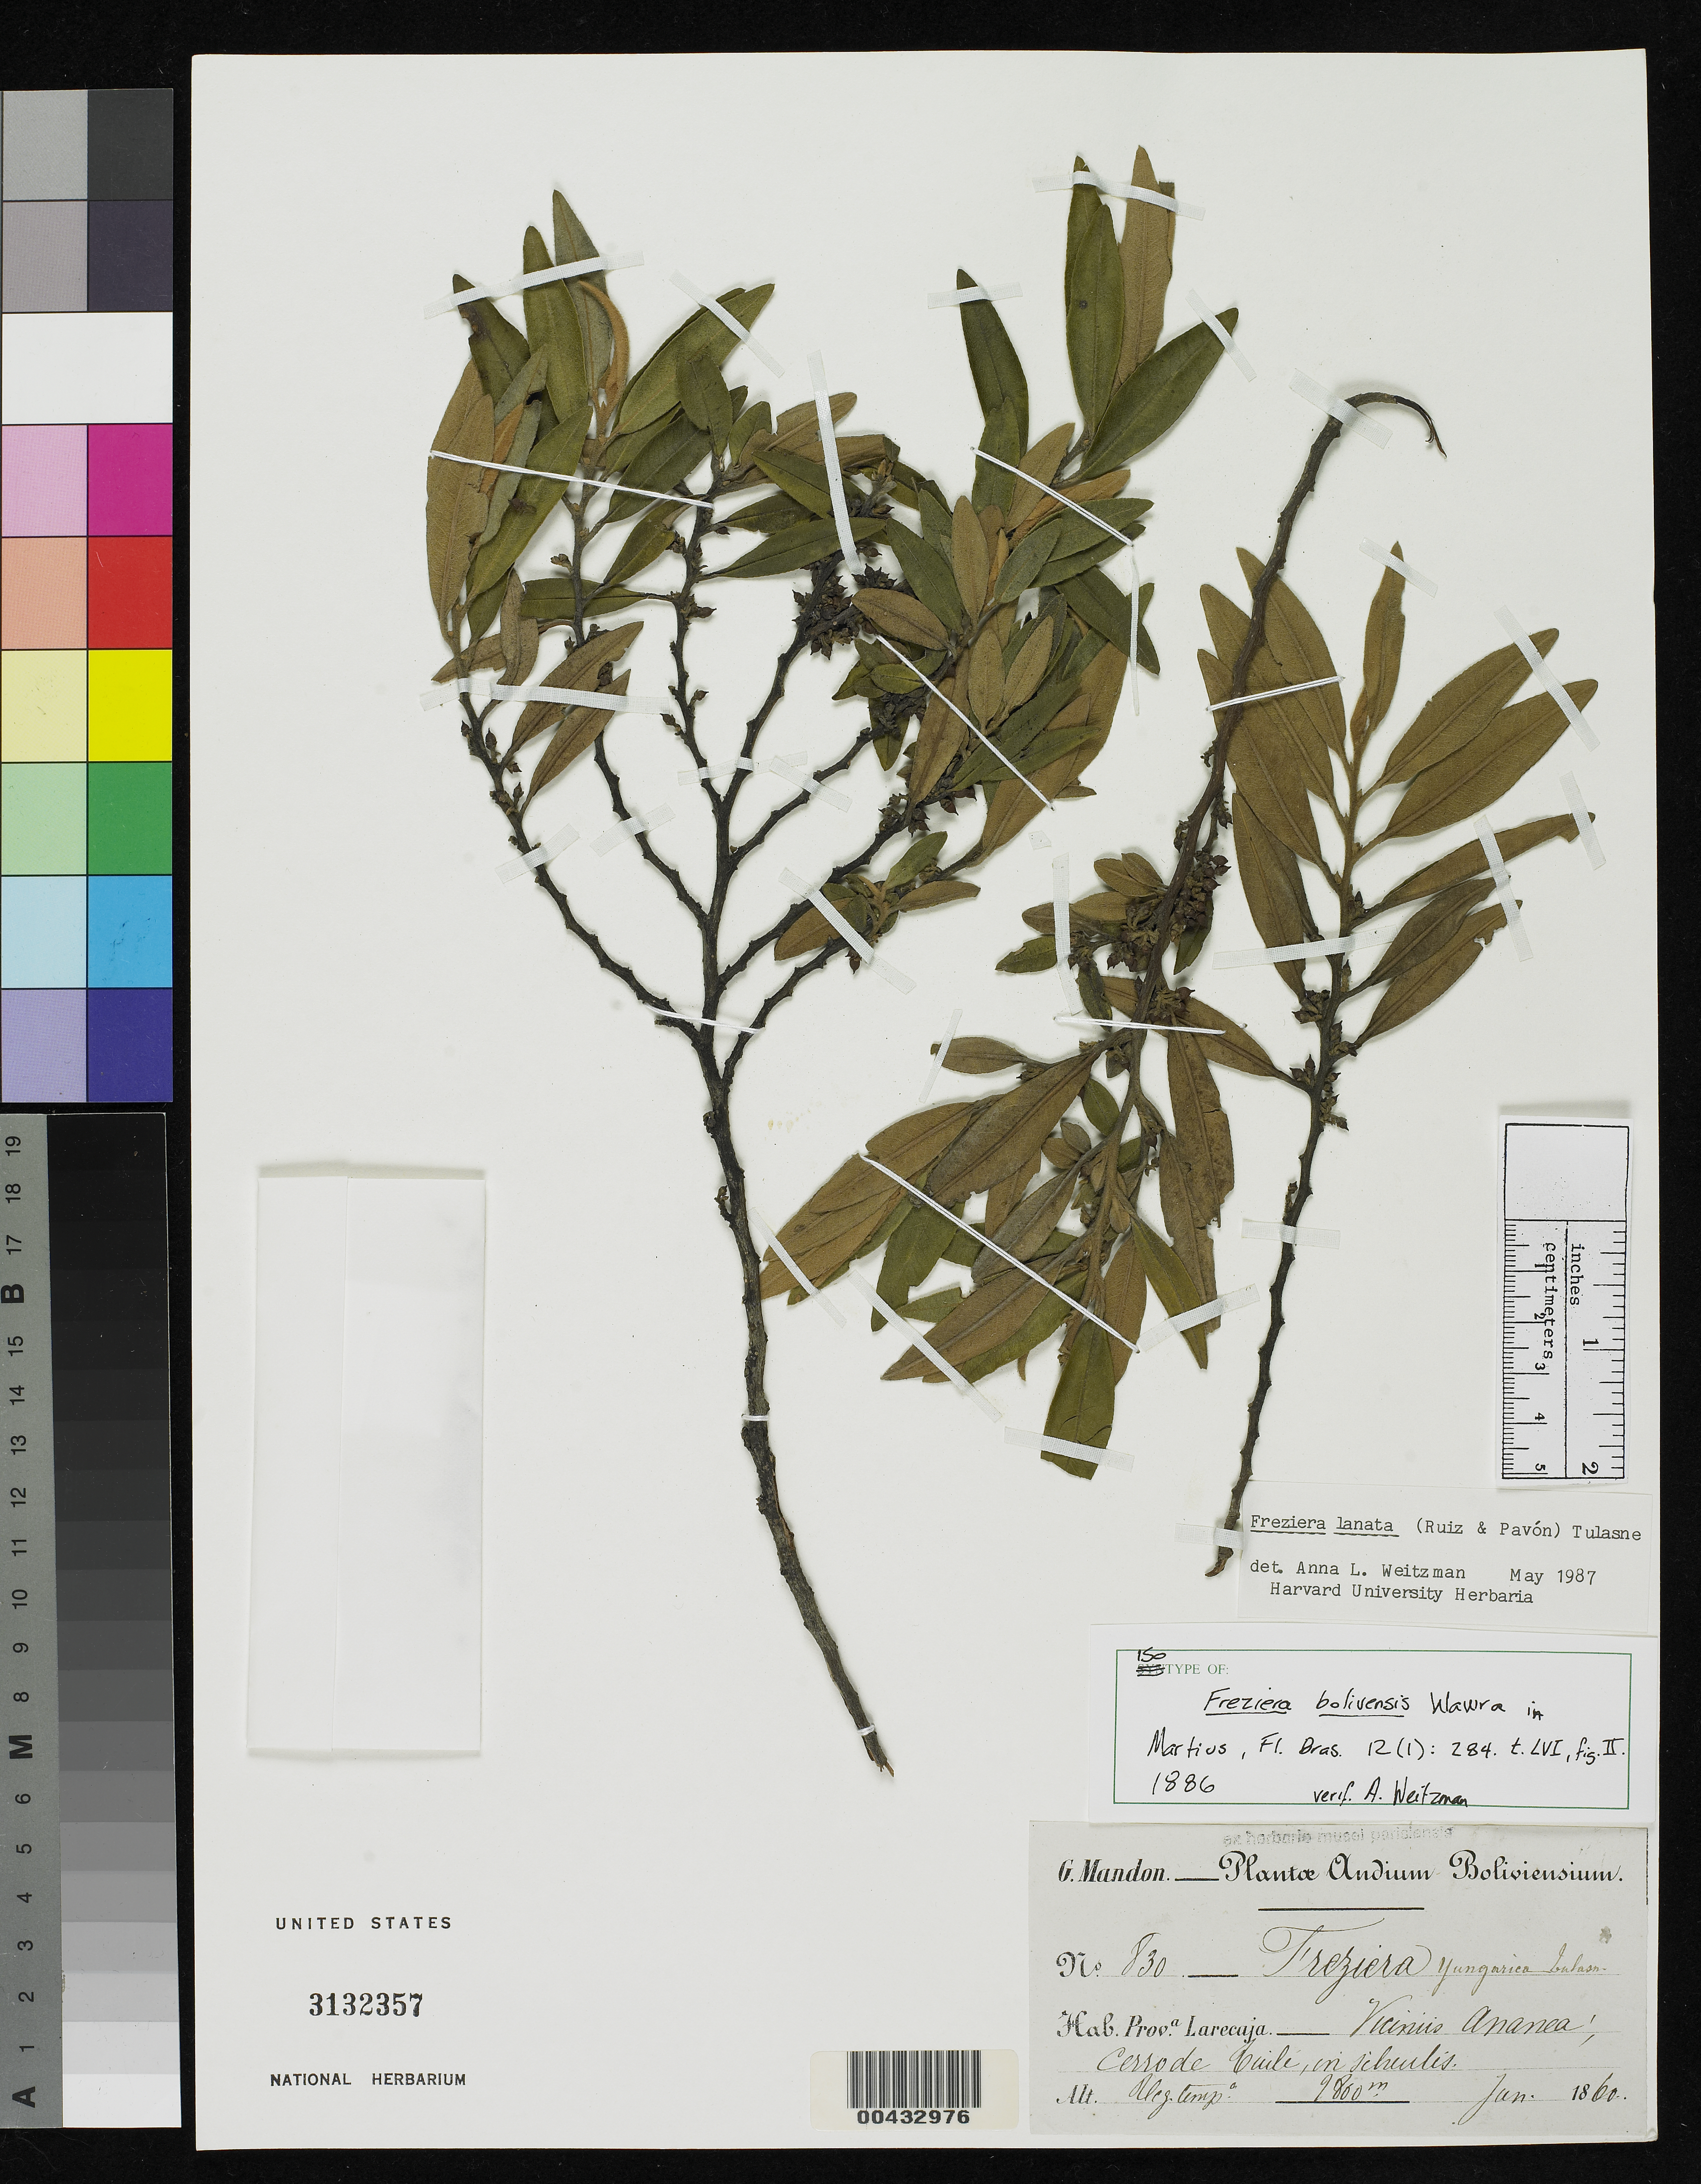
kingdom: Plantae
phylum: Tracheophyta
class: Magnoliopsida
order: Ericales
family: Pentaphylacaceae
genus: Freziera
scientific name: Freziera bolivensis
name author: Wawra in Mart.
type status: Isotype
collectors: G. Mandon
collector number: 830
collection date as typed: Jan 1860 or -- Jun 1860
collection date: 1860-01 or 1860-06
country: Bolivia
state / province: La Paz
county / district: Larecaja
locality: Vicinis Ananea, Cerrode Guile.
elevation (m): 9800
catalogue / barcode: US 3132357